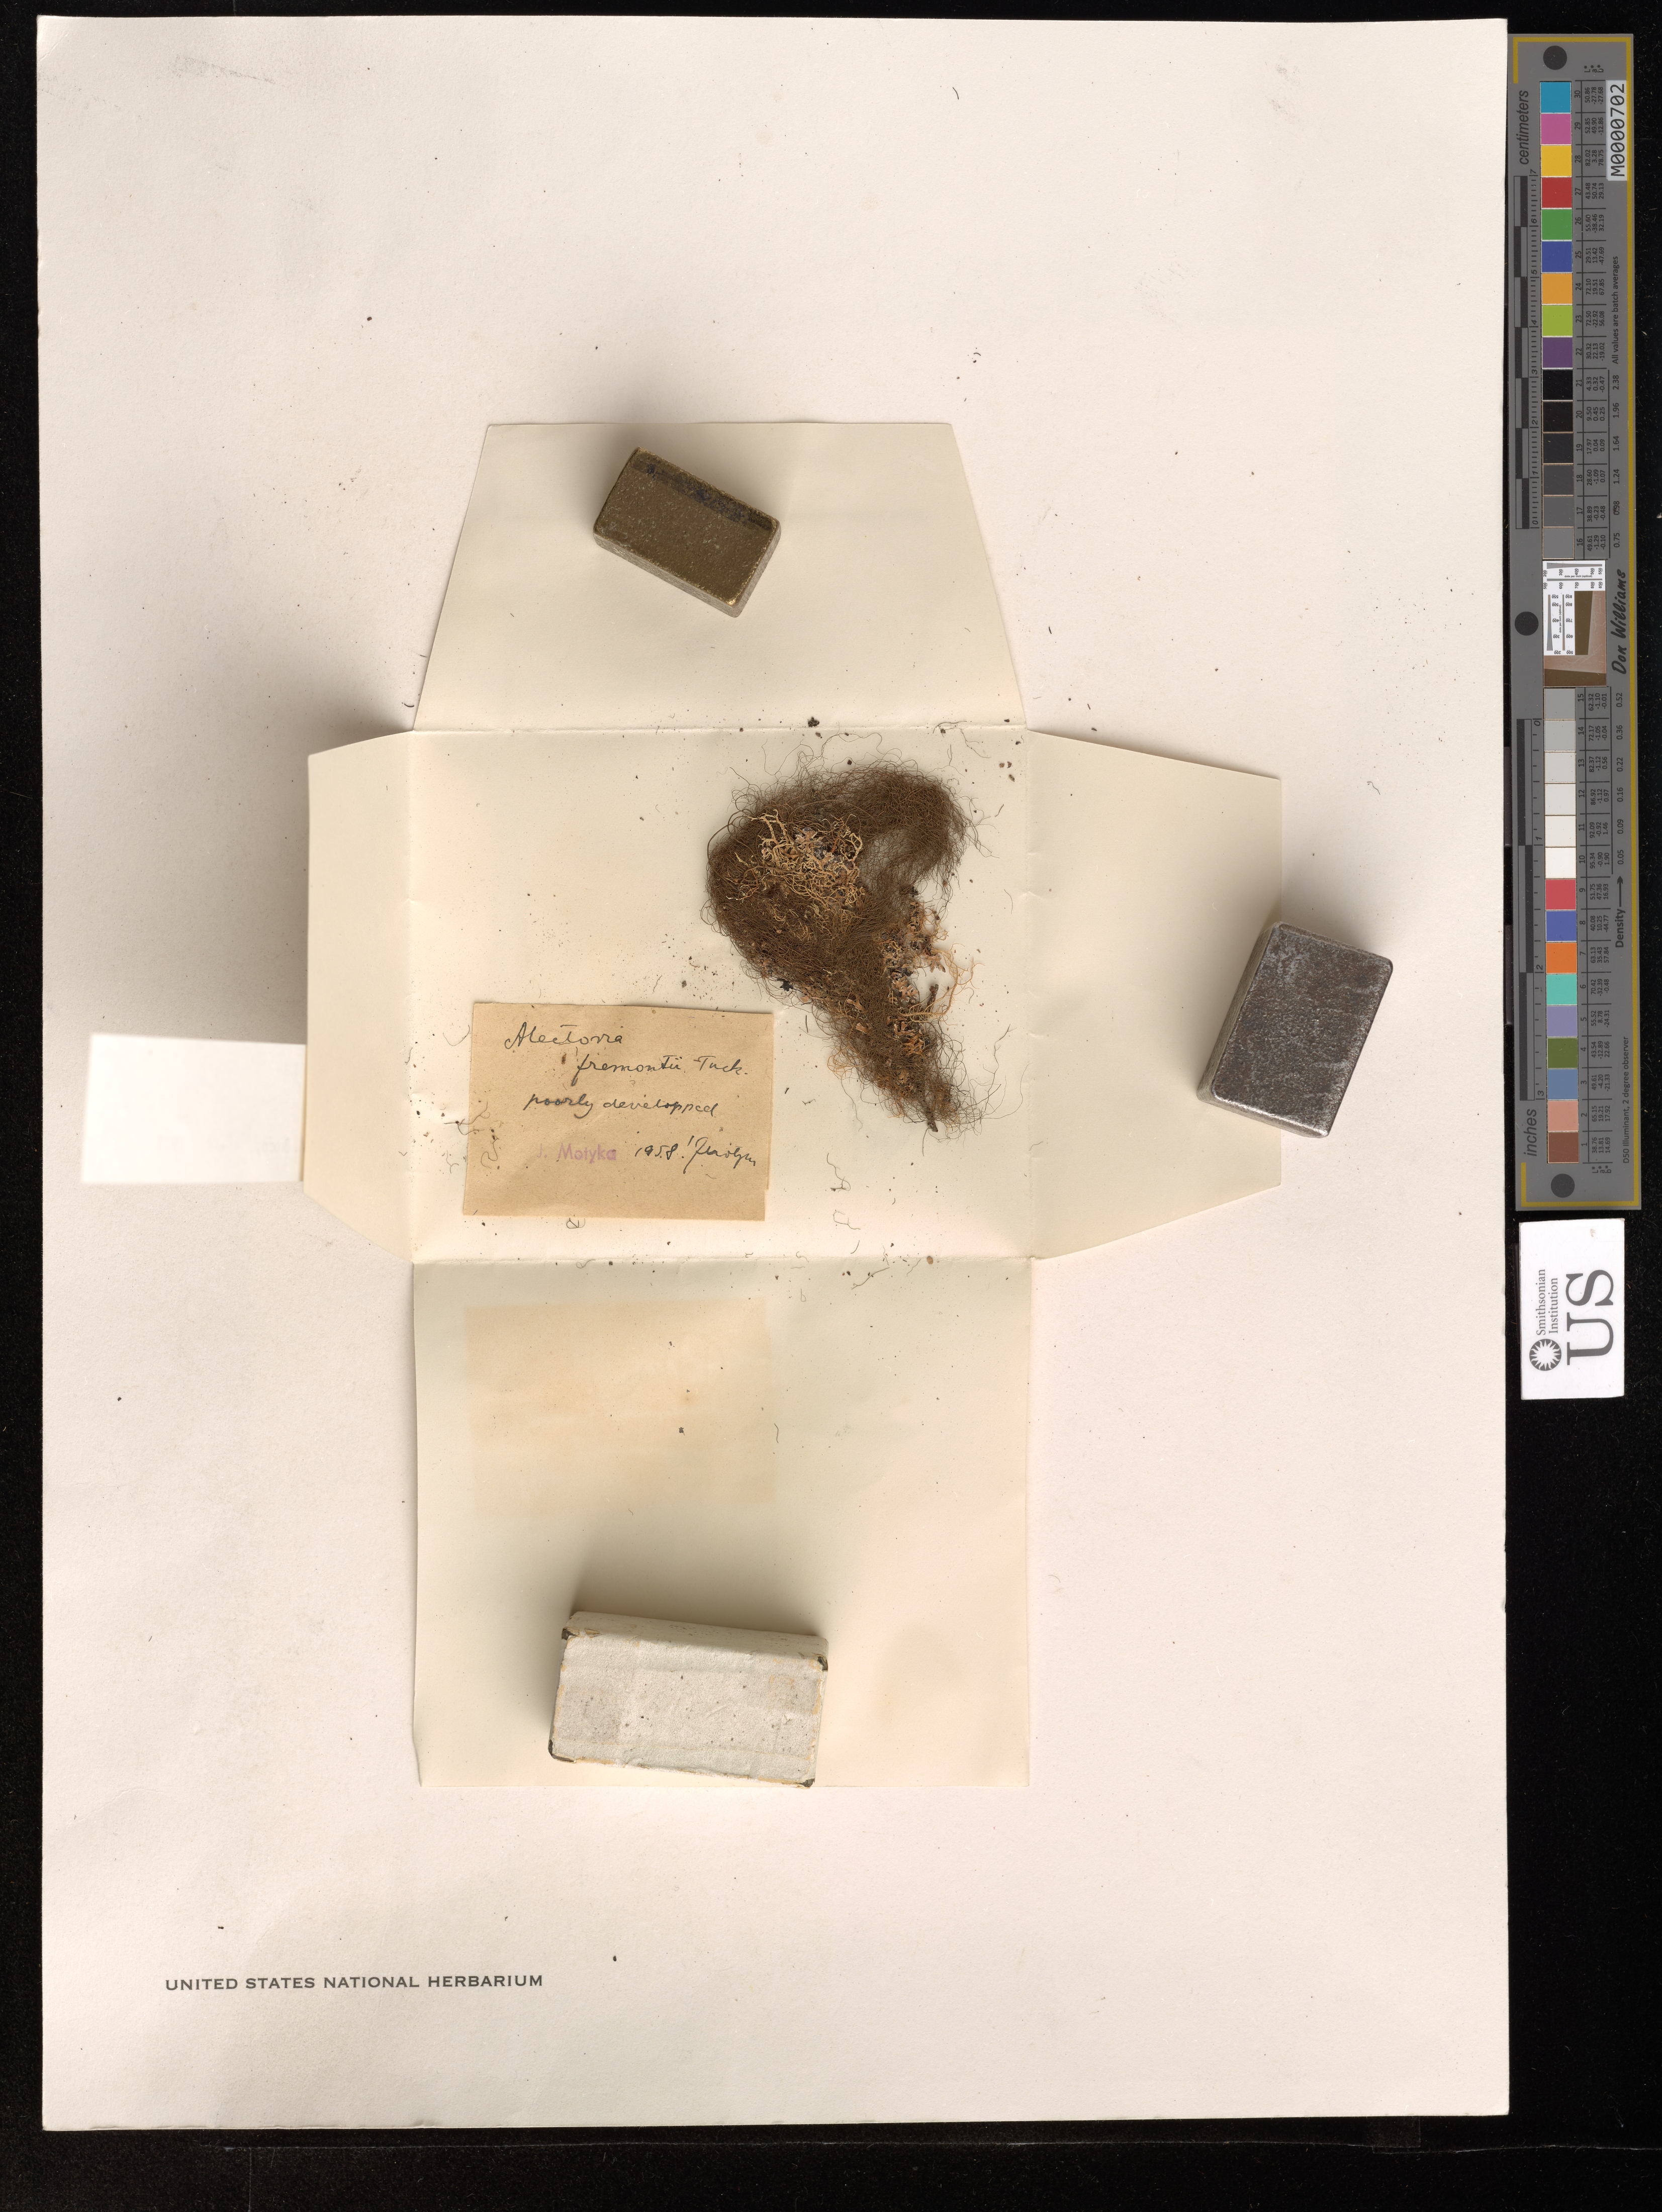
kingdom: Fungi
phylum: Ascomycota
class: Lecanoromycetes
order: Lecanorales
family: Parmeliaceae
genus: Bryoria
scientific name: Bryoria kockiana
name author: Velmala et al.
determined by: McMullin, R. Troy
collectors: J. Macoun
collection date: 1889-10-19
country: Canada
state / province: Ontario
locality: Ottawa.